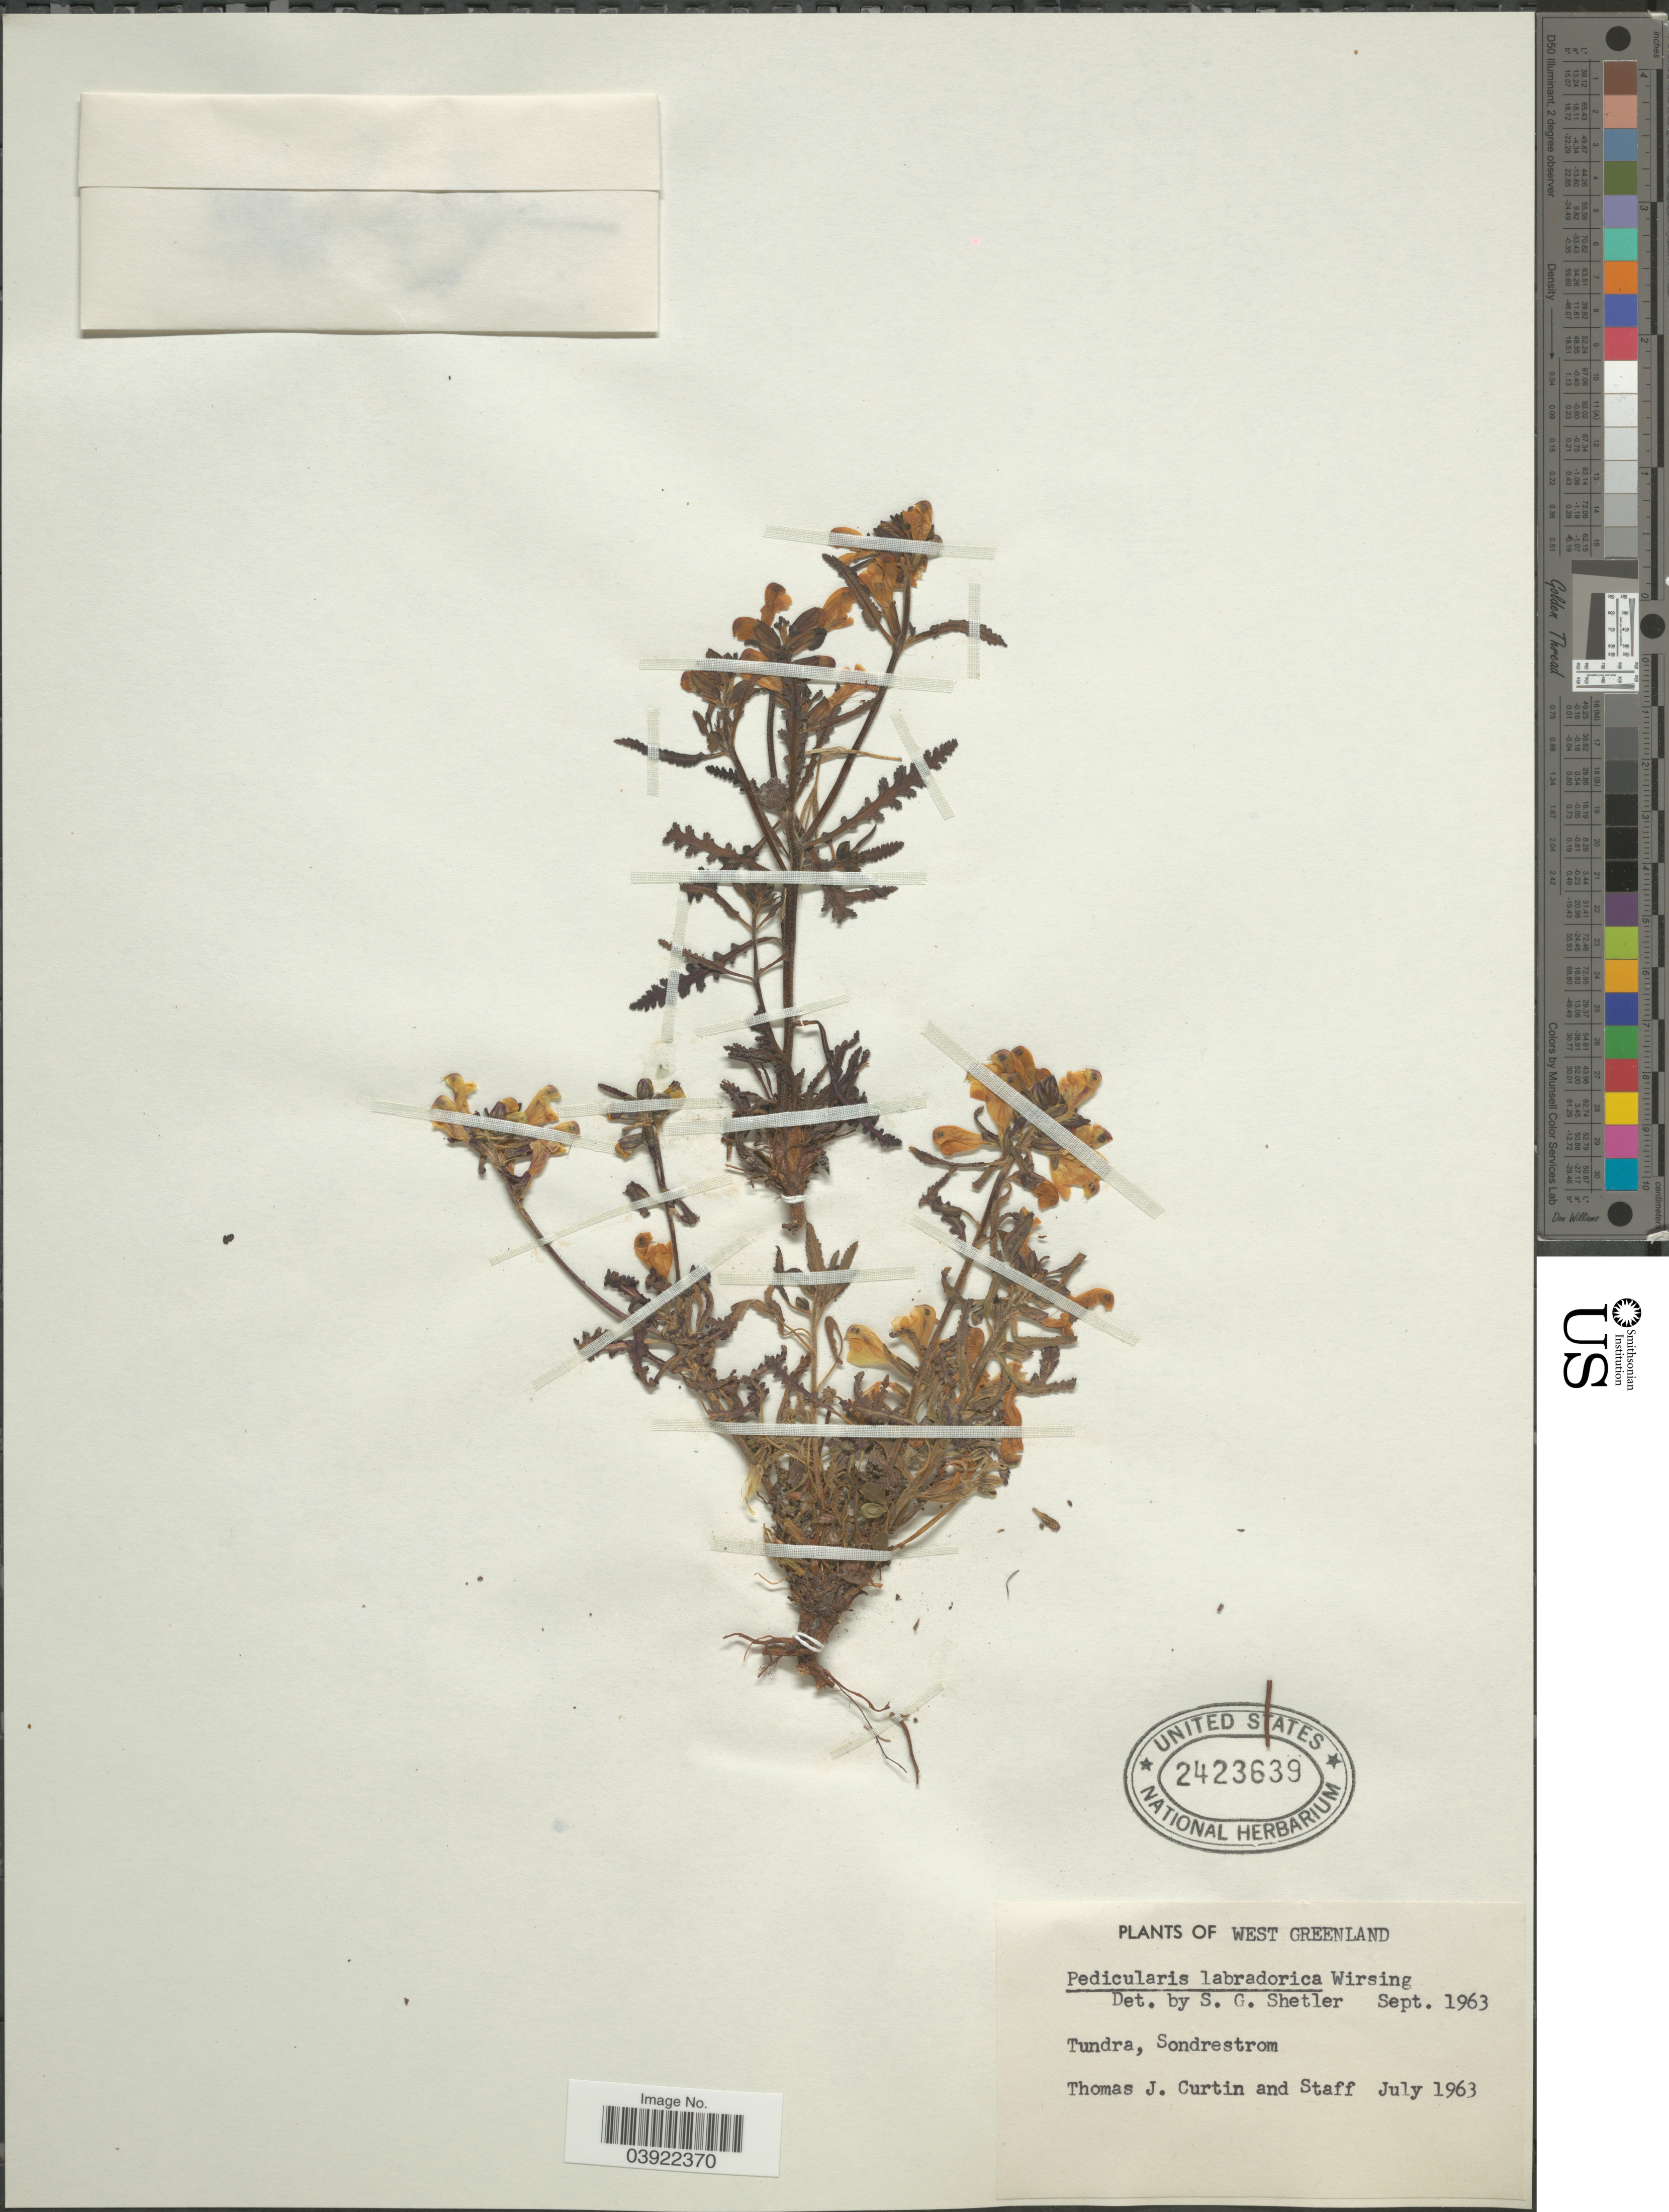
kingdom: Plantae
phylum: Tracheophyta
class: Magnoliopsida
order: Lamiales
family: Orobanchaceae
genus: Pedicularis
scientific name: Pedicularis labradorica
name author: Wirsing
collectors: T. Curtin & Staff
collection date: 1963-07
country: Greenland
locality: West Greenland. Tundra, Sondrestrom.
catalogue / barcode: US 2423639